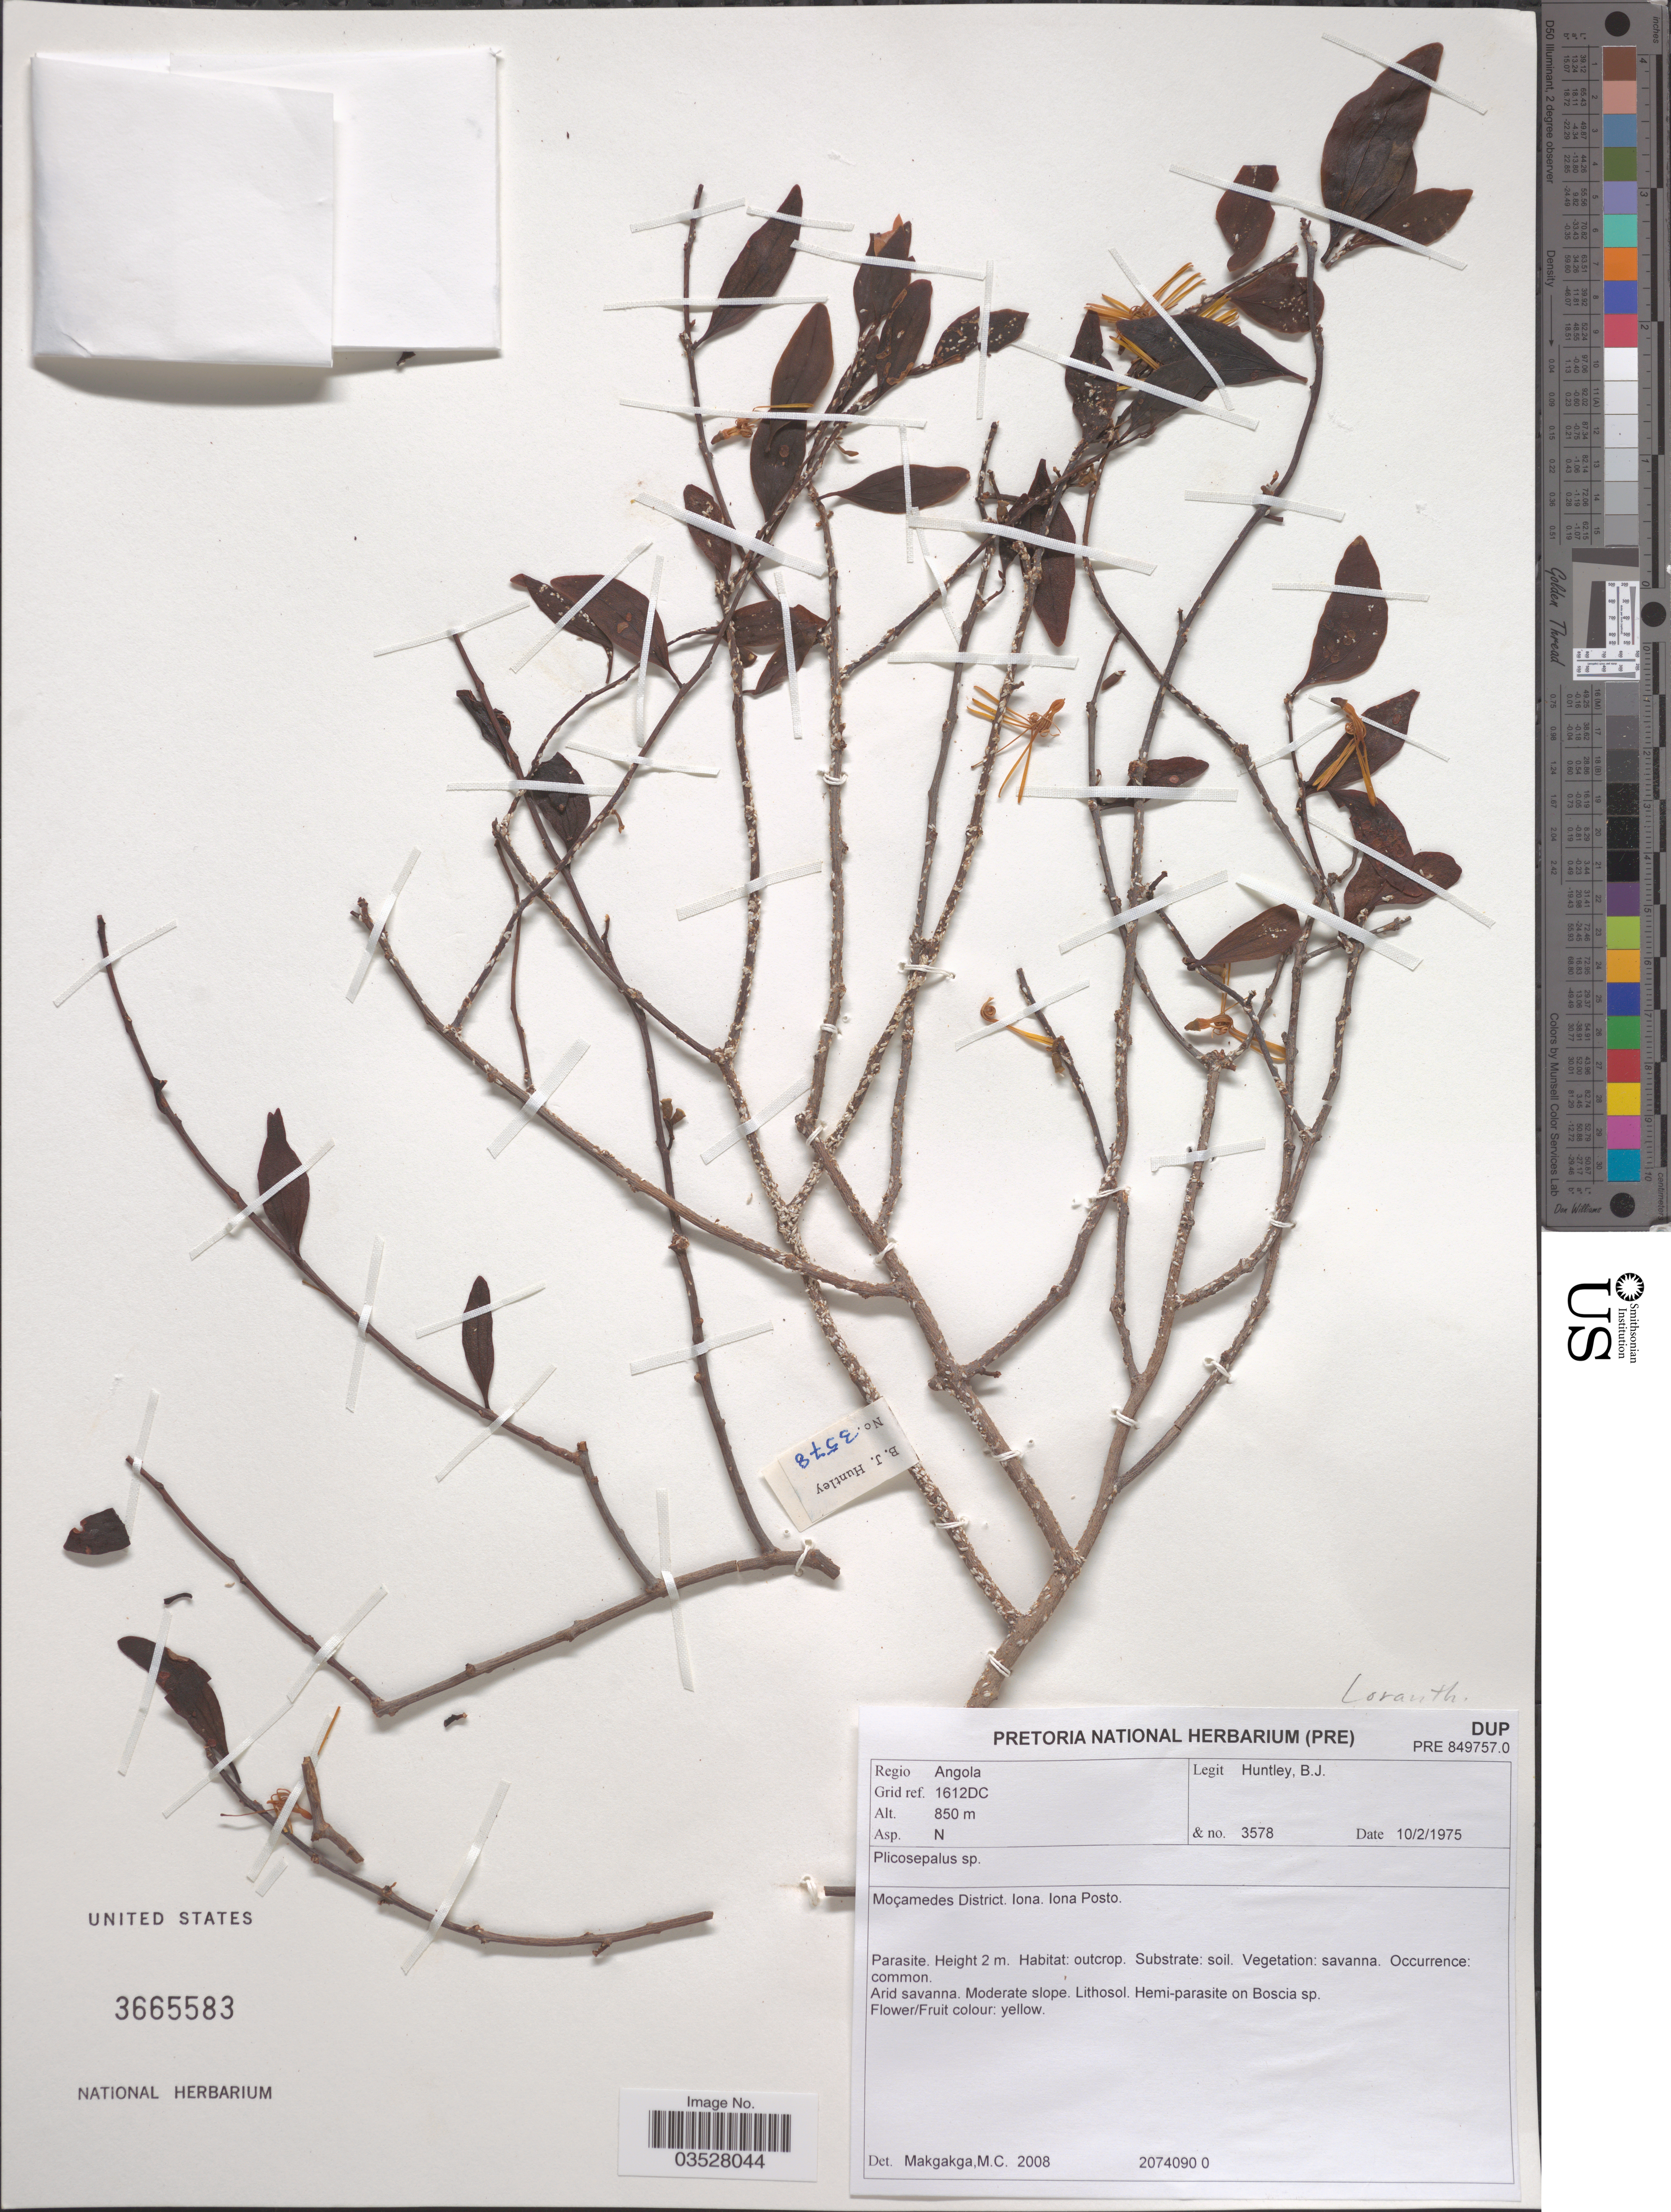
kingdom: Plantae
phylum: Tracheophyta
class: Magnoliopsida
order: Santalales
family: Loranthaceae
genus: Plicosepalus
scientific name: Plicosepalus sp.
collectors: B. Huntley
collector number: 3578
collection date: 1975-02-10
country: Angola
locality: Grid ref. 1612DC. Regio Angola. Moçamedes District. Iona. Iona Posto.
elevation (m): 850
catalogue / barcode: US 3665583